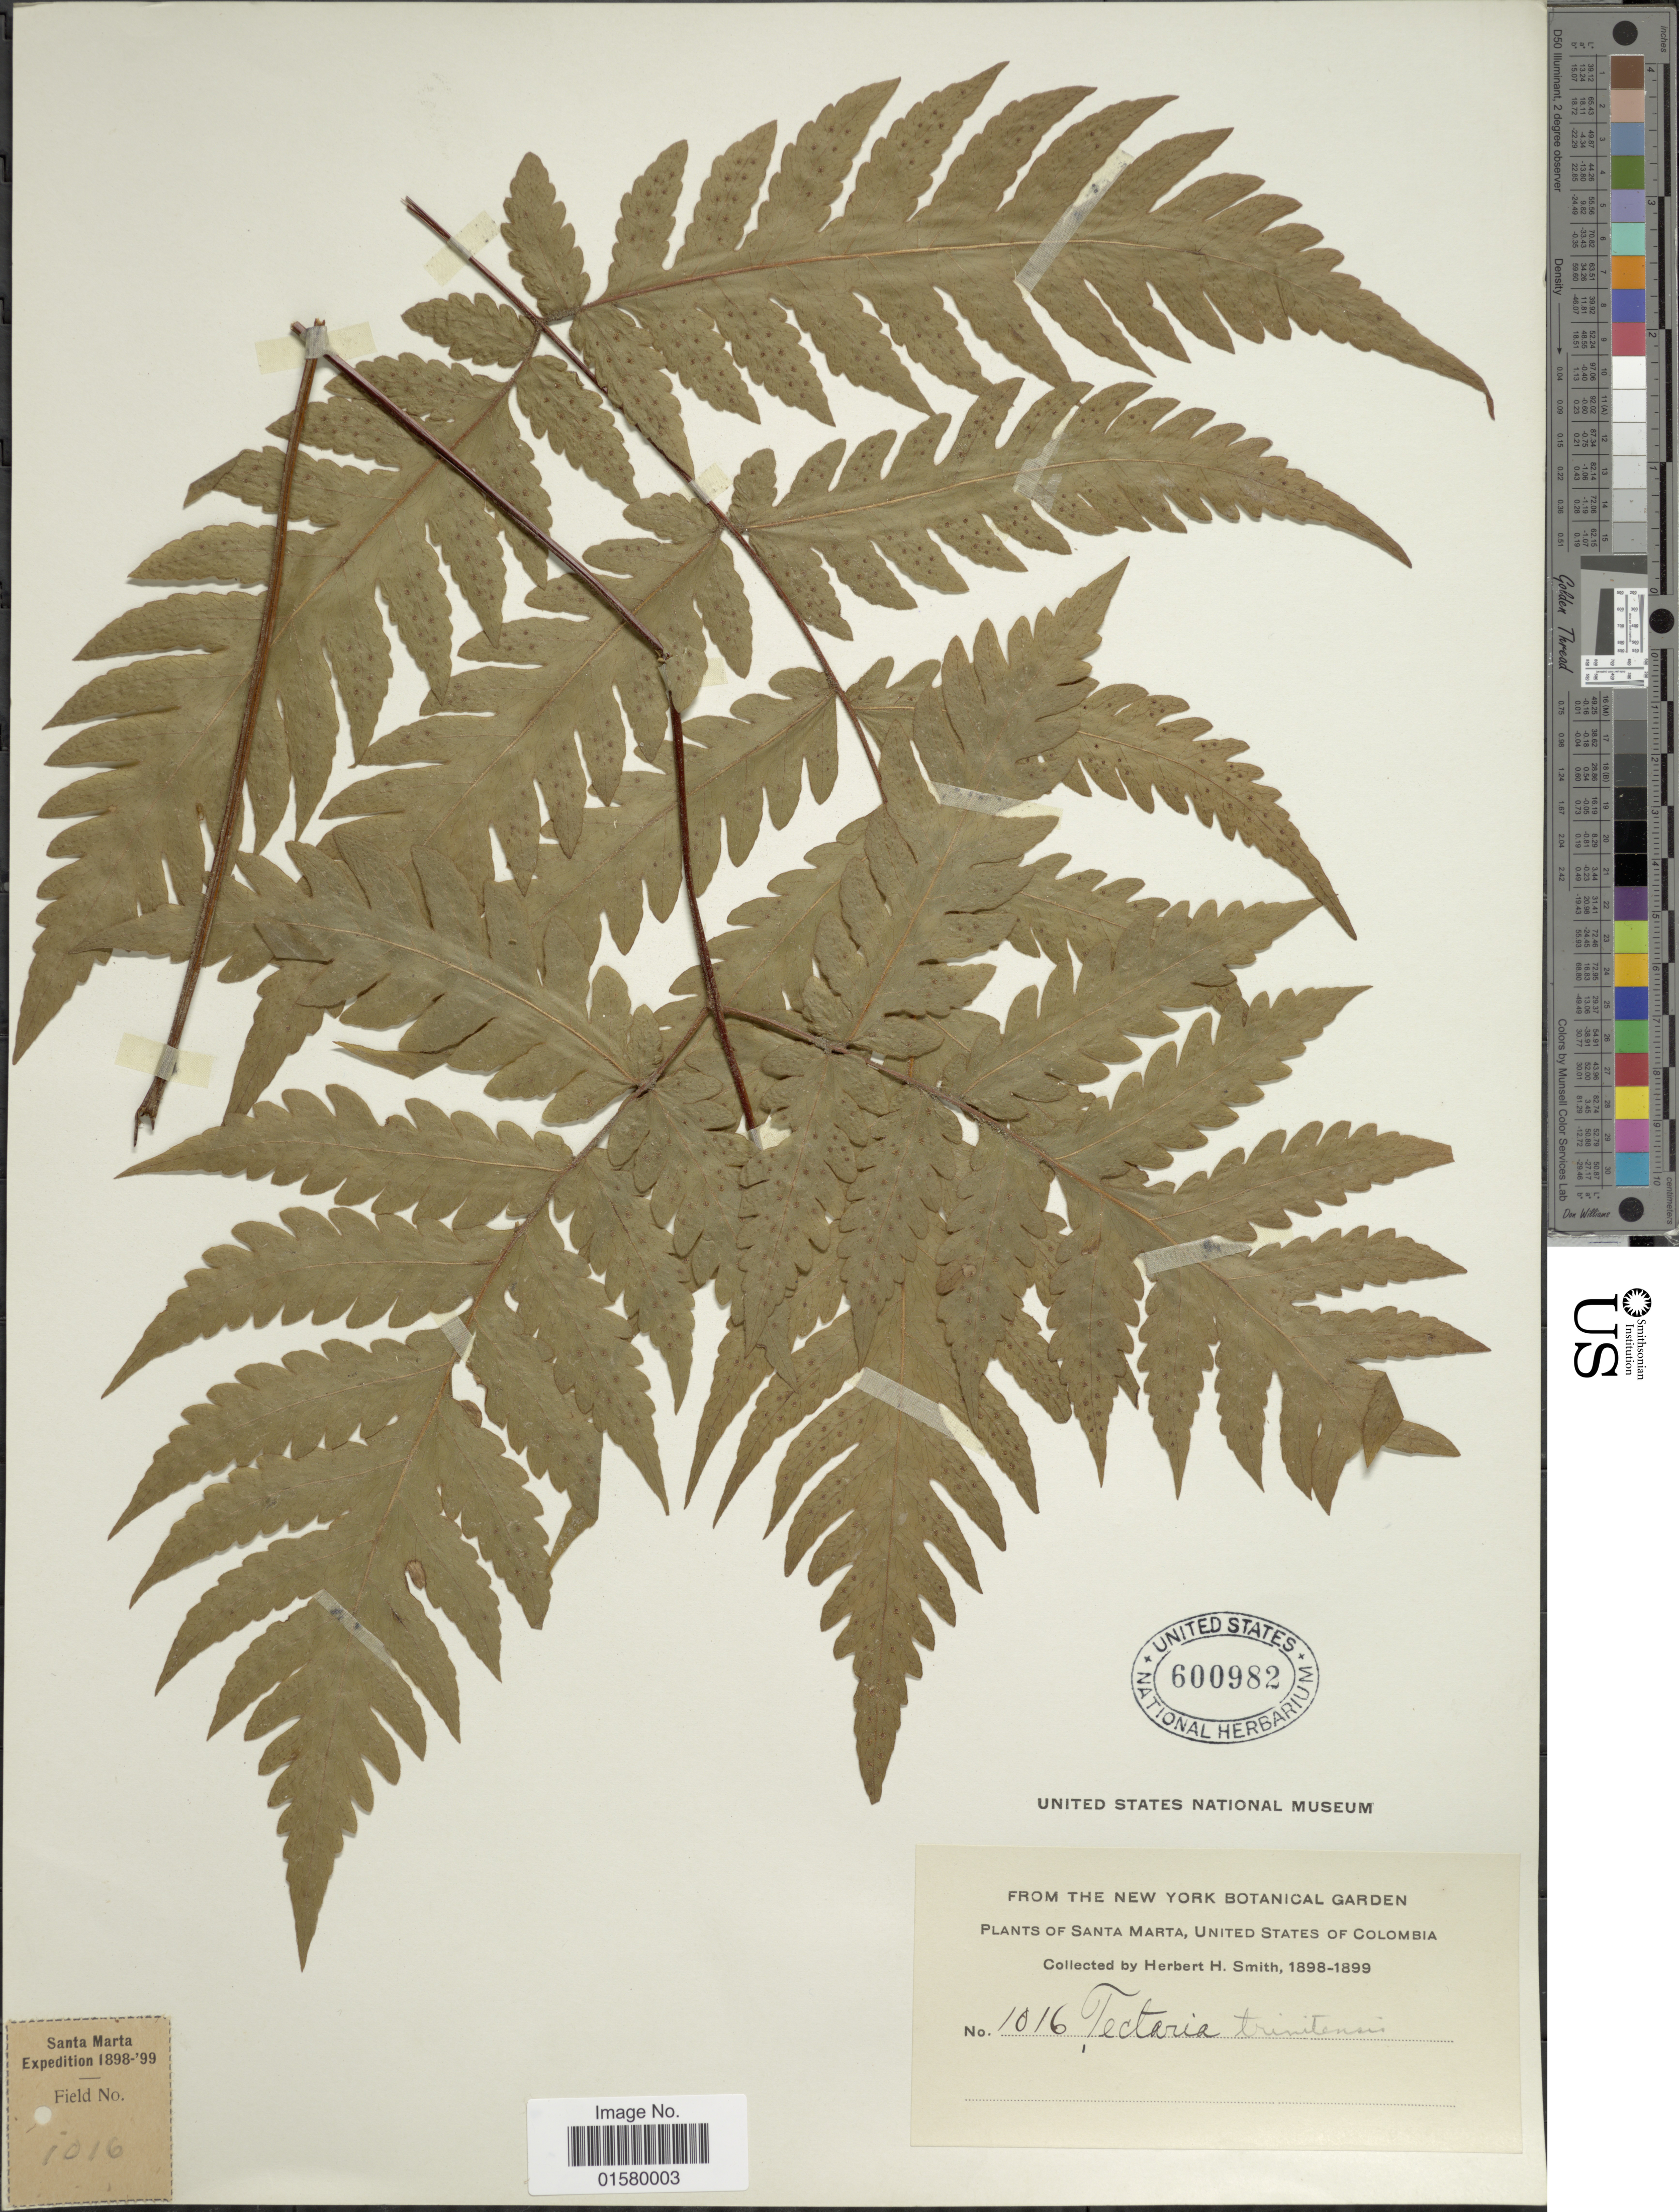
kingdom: Plantae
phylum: Tracheophyta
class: Polypodiopsida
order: Polypodiales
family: Tectariaceae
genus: Tectaria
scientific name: Tectaria trinitensis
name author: Maxon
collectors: Herbert H. Smith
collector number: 1016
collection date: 1898/1899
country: Colombia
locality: Santa Marta, United States of Colombia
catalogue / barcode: US 600982